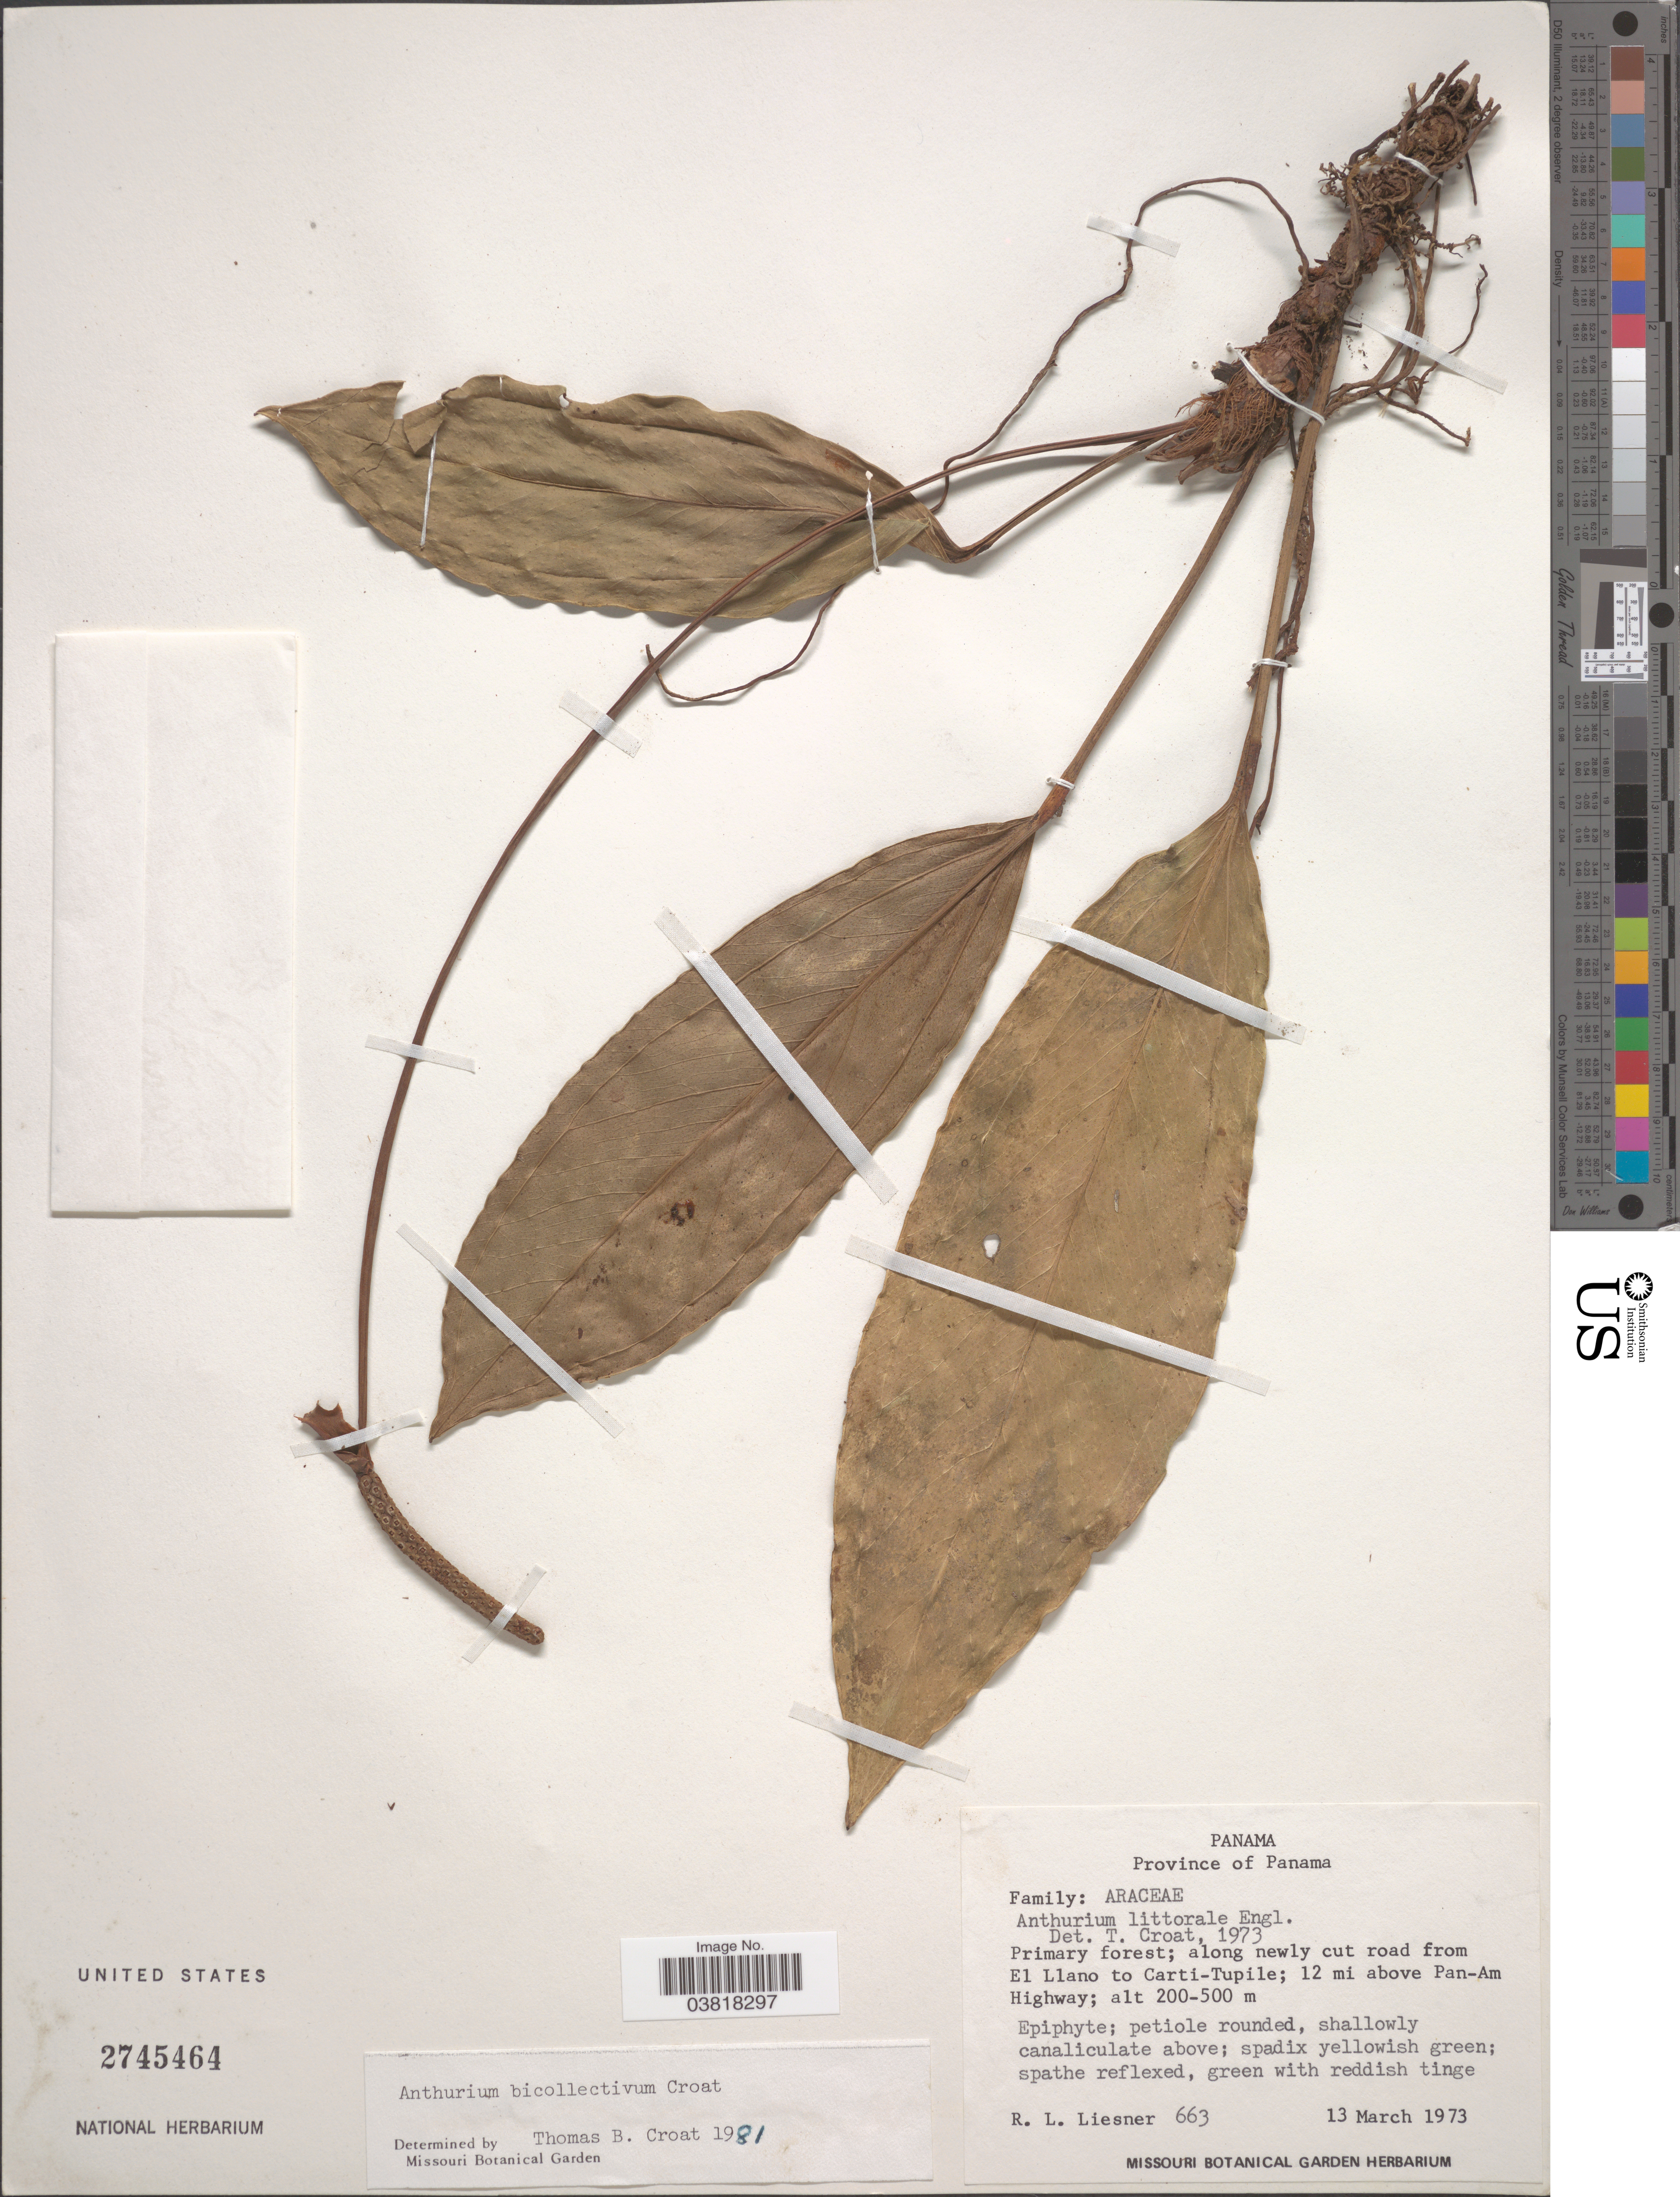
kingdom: Plantae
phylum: Tracheophyta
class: Liliopsida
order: Alismatales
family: Araceae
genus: Anthurium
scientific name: Anthurium bicollectivum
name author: Croat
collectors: R. L. Liesner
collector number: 663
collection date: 1973-03-13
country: Panama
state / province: Panamá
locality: Primary forest; along newly cut road from El Llano to Carti-Tupile; 12 mi above Pan-Am Highway.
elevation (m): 200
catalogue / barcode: US 2745464